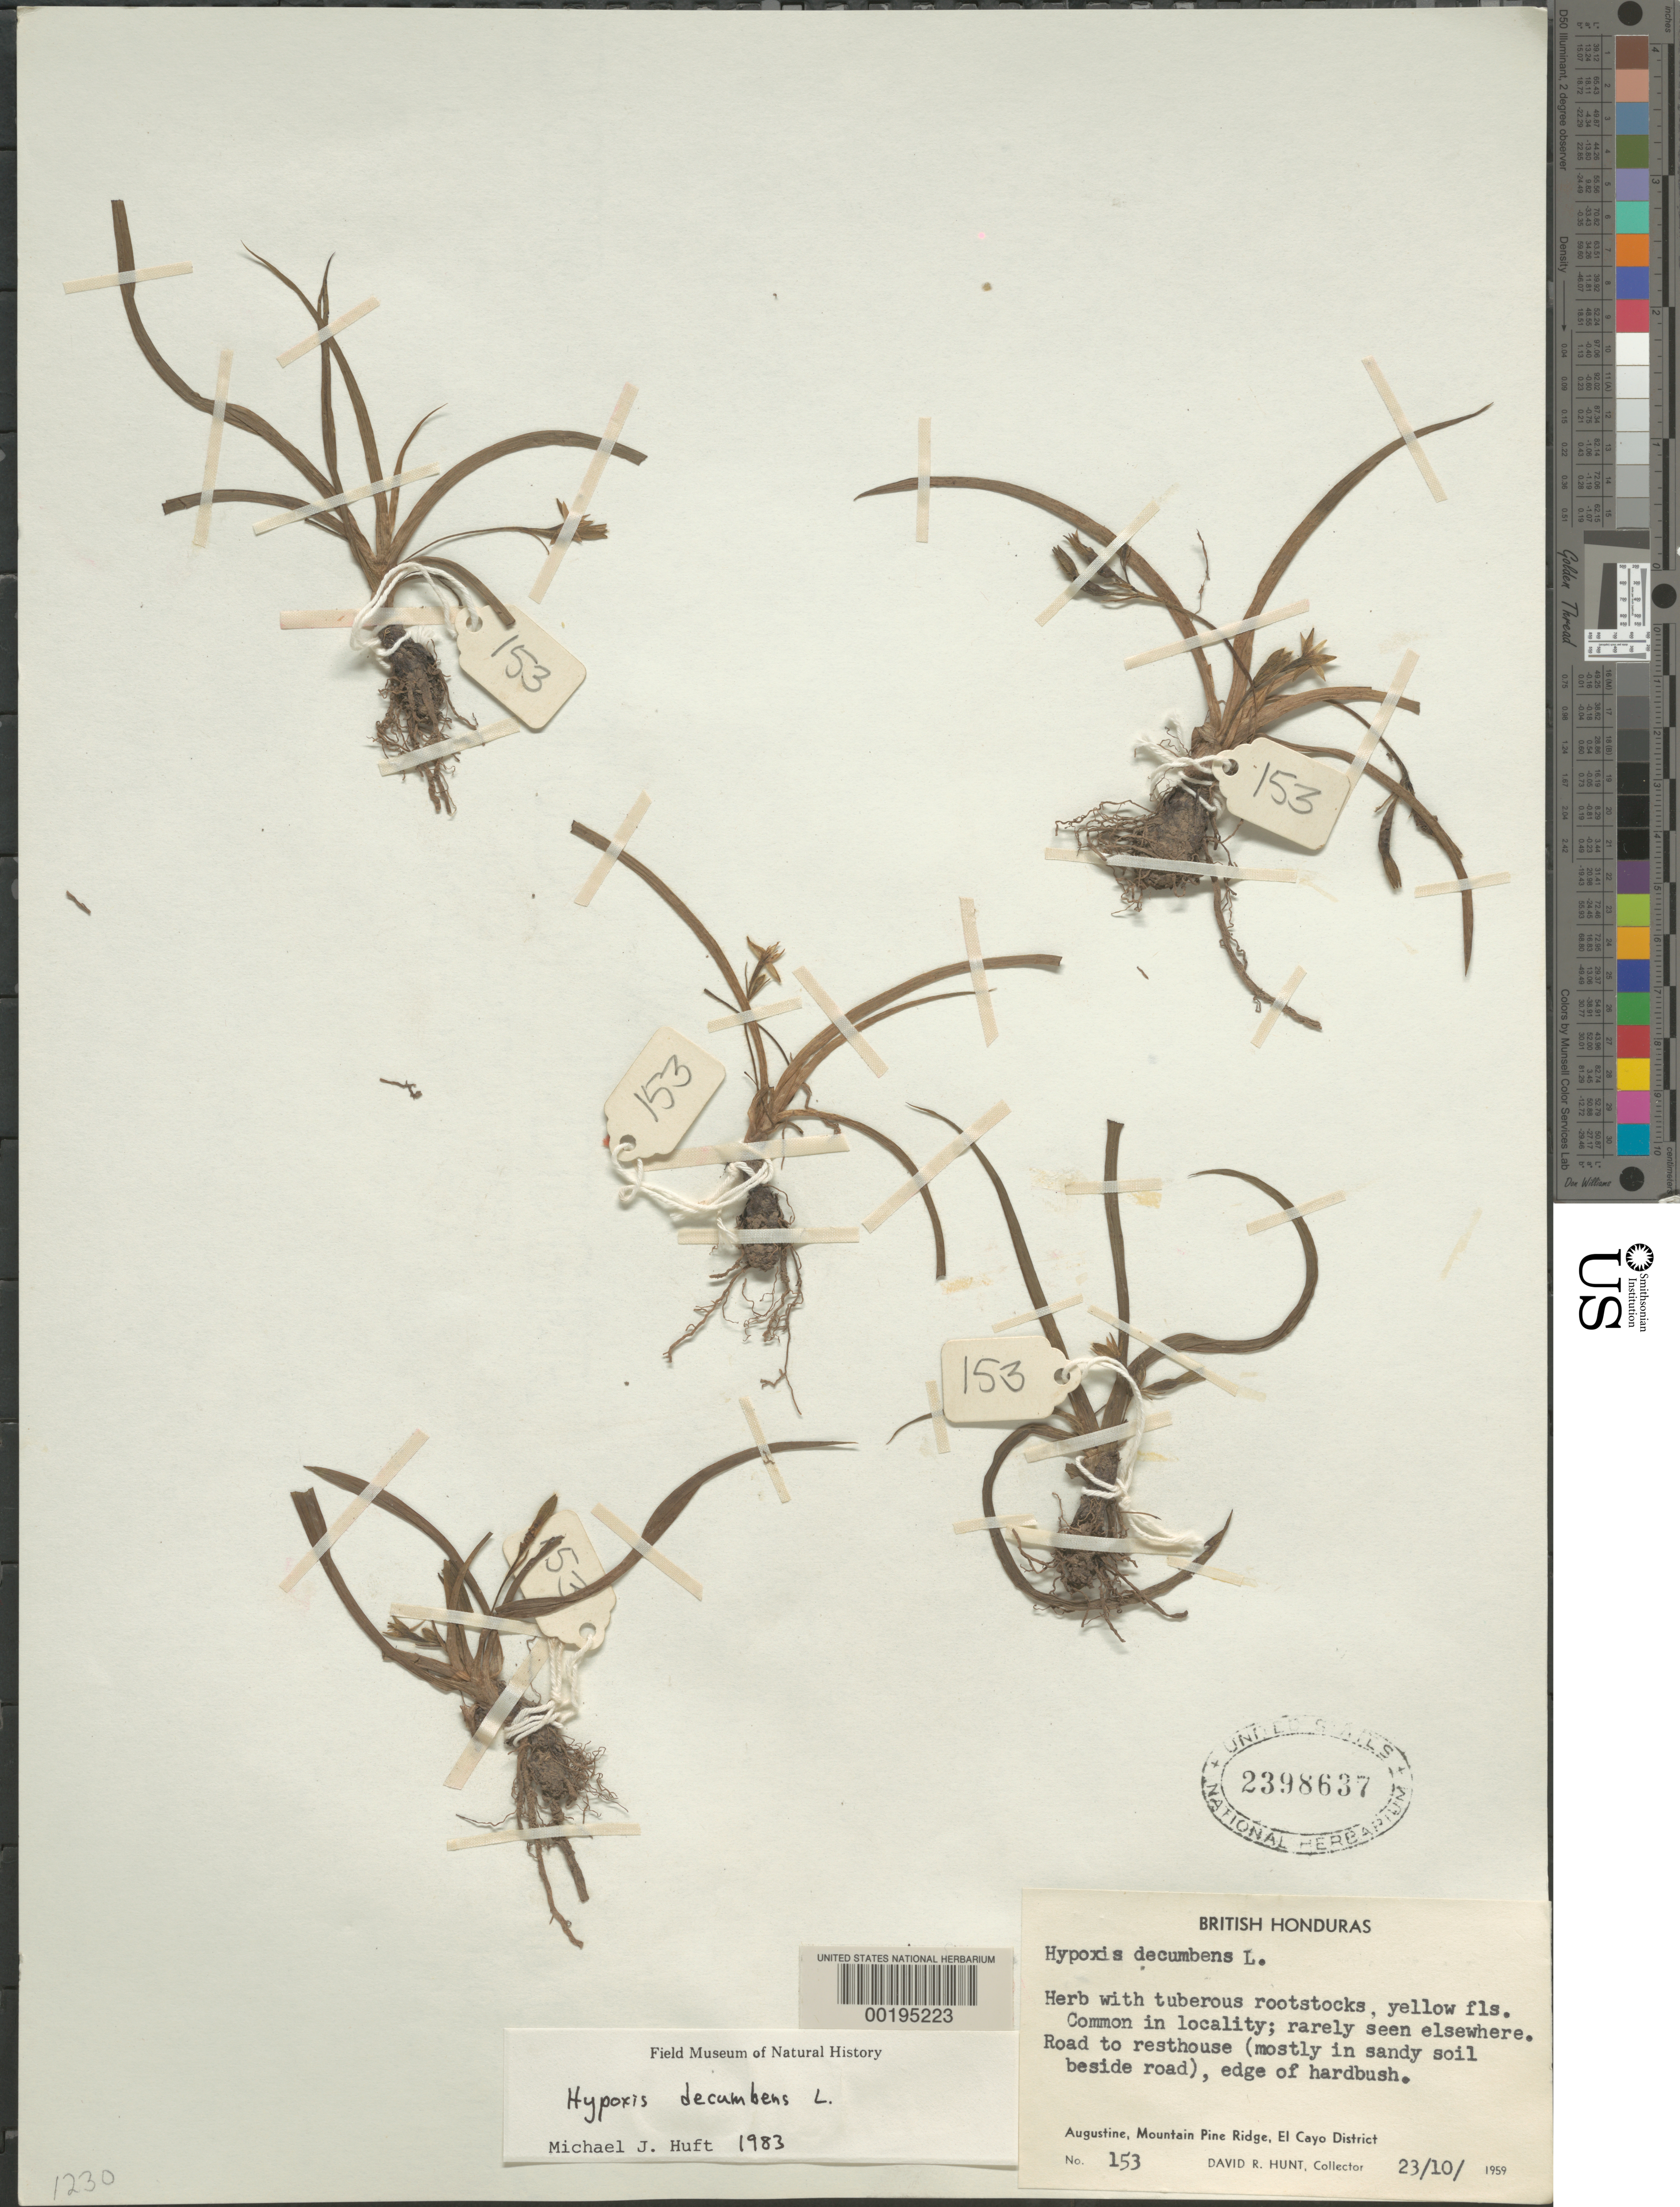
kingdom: Plantae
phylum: Tracheophyta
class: Liliopsida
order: Asparagales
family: Hypoxidaceae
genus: Hypoxis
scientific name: Hypoxis decumbens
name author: L.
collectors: D. R. Hunt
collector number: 153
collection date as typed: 23 Oct 1959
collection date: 1959-10-23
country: Belize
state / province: Cayo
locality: Augustine, Mountain Pine Ridge, road to resthouse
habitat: In sandy soil beside road; edge of hardbrush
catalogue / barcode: US 2398637